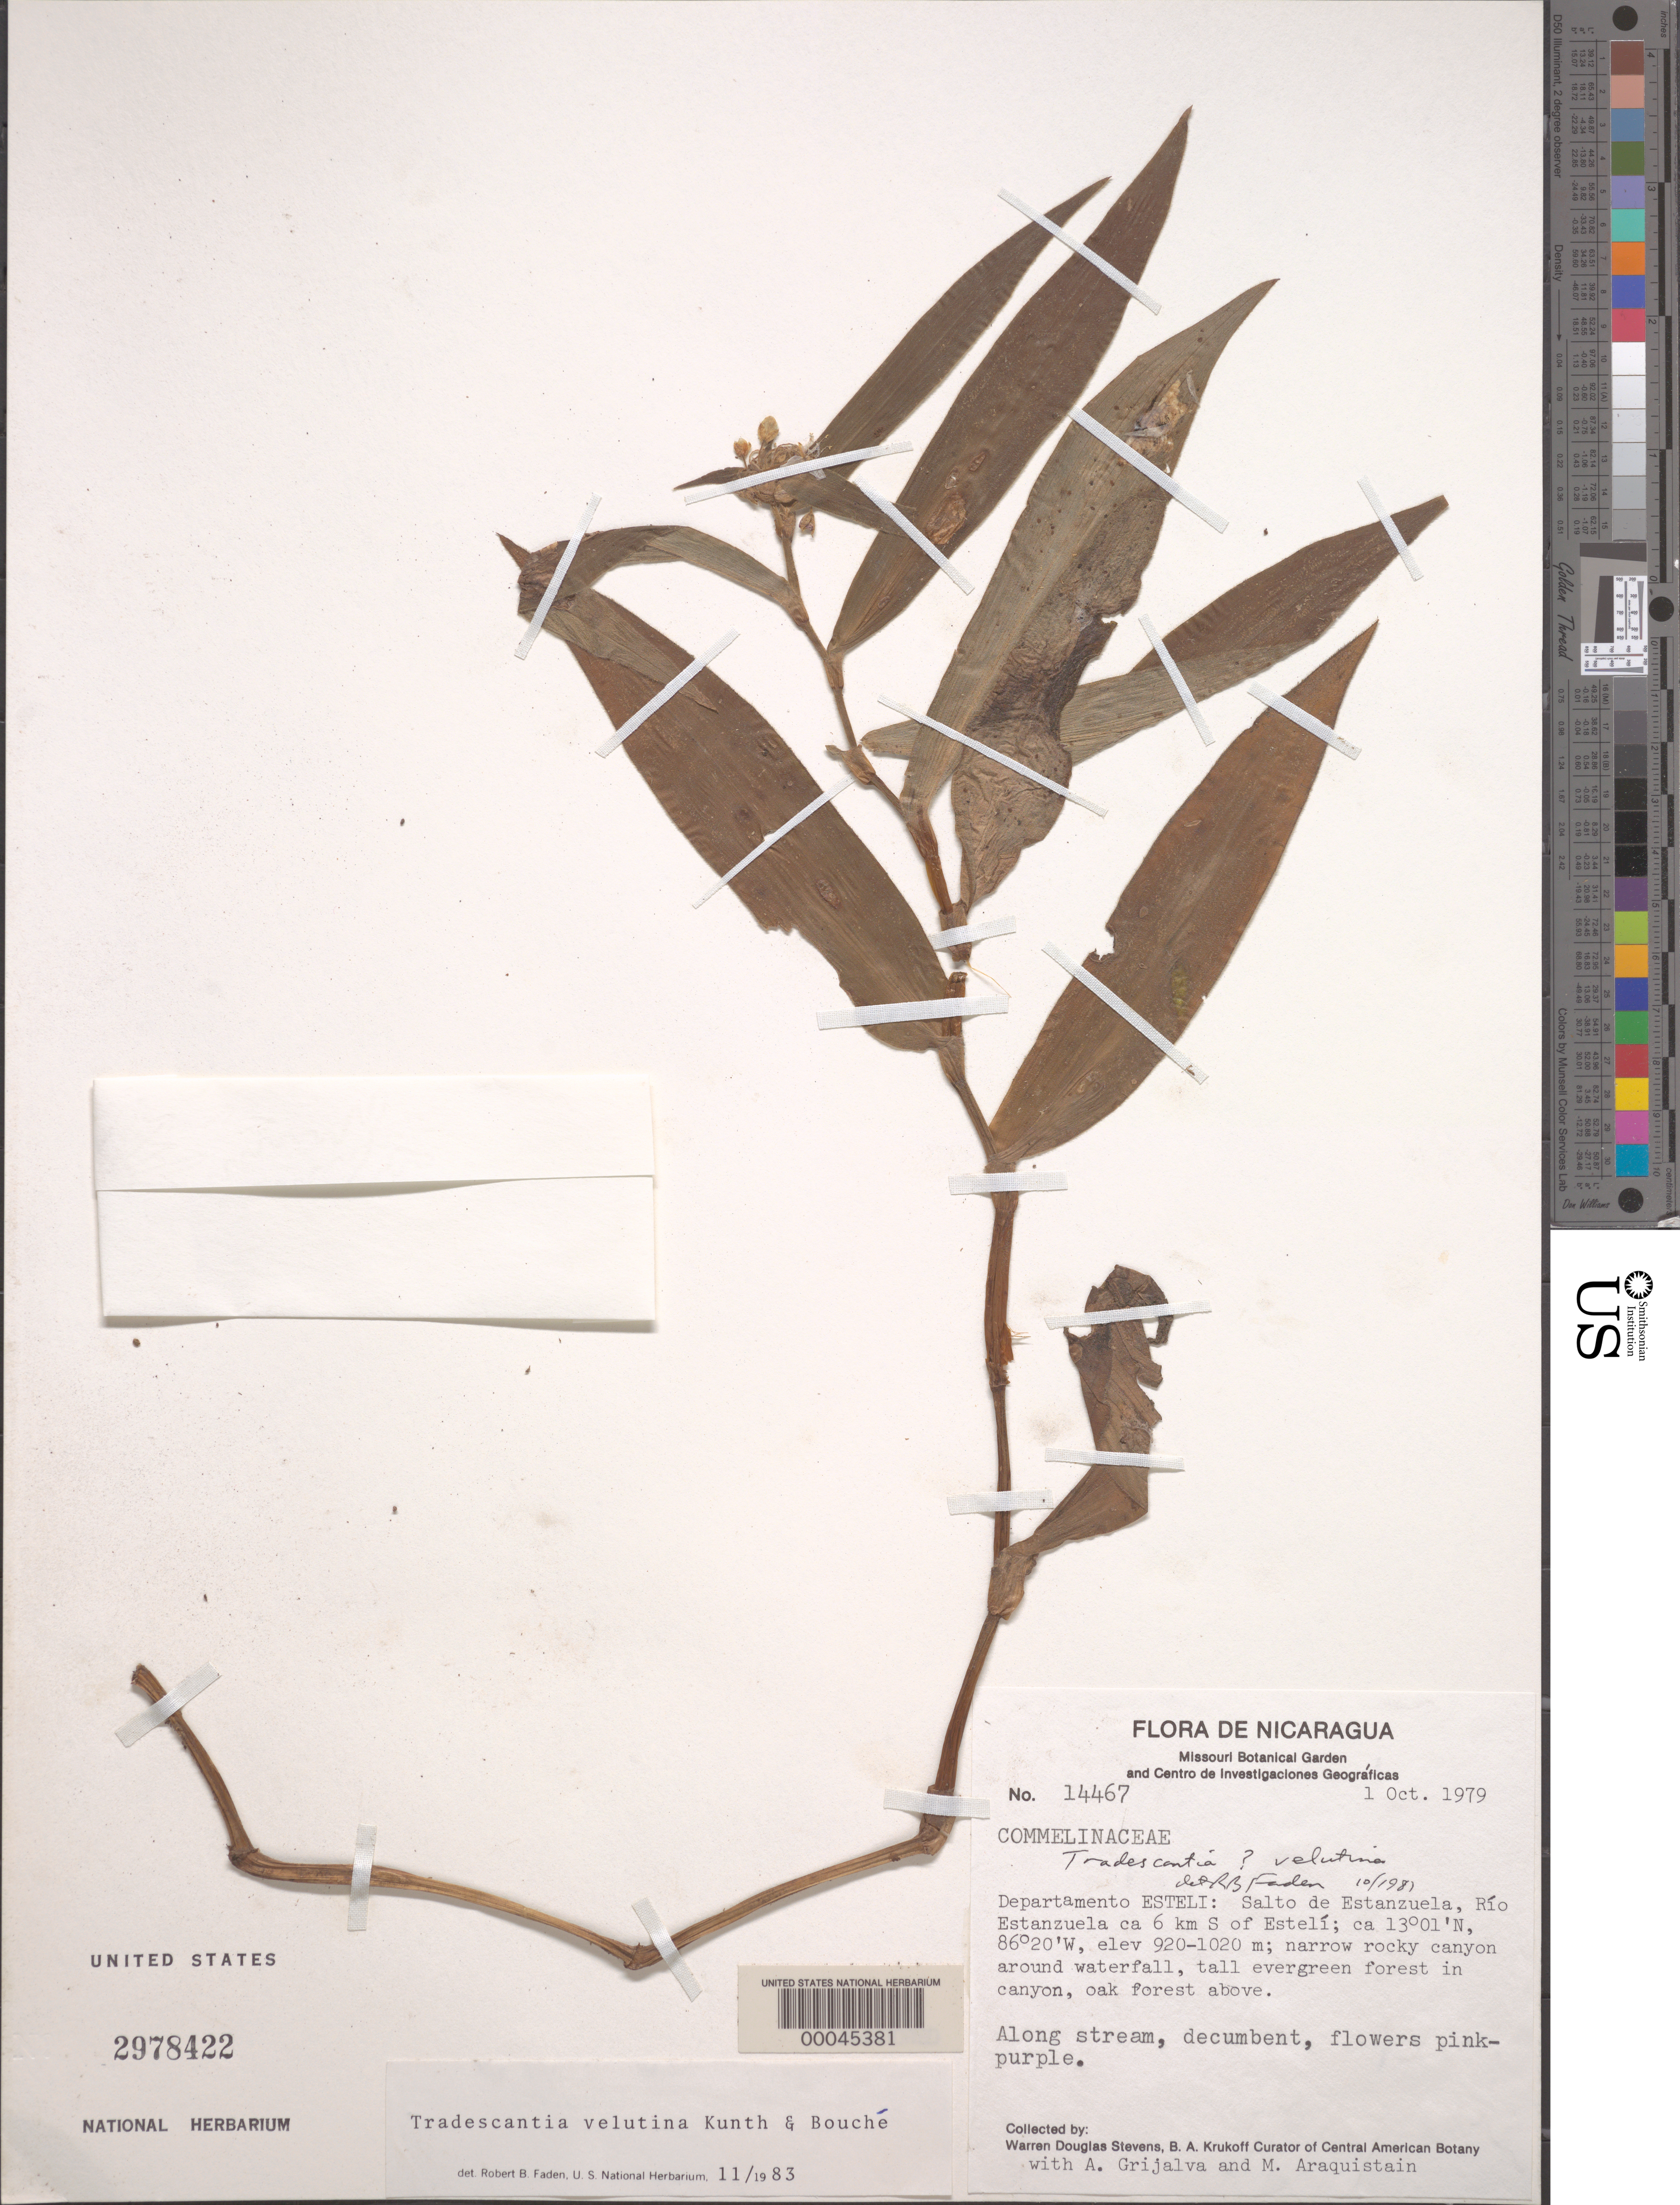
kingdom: Plantae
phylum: Tracheophyta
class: Liliopsida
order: Commelinales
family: Commelinaceae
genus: Tradescantia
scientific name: Tradescantia velutina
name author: Kunth & C.D. Bouché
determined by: Faden, Robert B., (US), Smithsonian Institution - National Museum of Natural History (UNITED STATES)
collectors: W. D. Stevens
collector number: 14467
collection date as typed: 01 Oct 1979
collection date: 1979-10-01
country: Nicaragua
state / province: Estelí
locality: Salto de estanzuela, rio estanzuela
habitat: Narrow, rocky canyon around waterfall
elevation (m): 920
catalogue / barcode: US 2978422